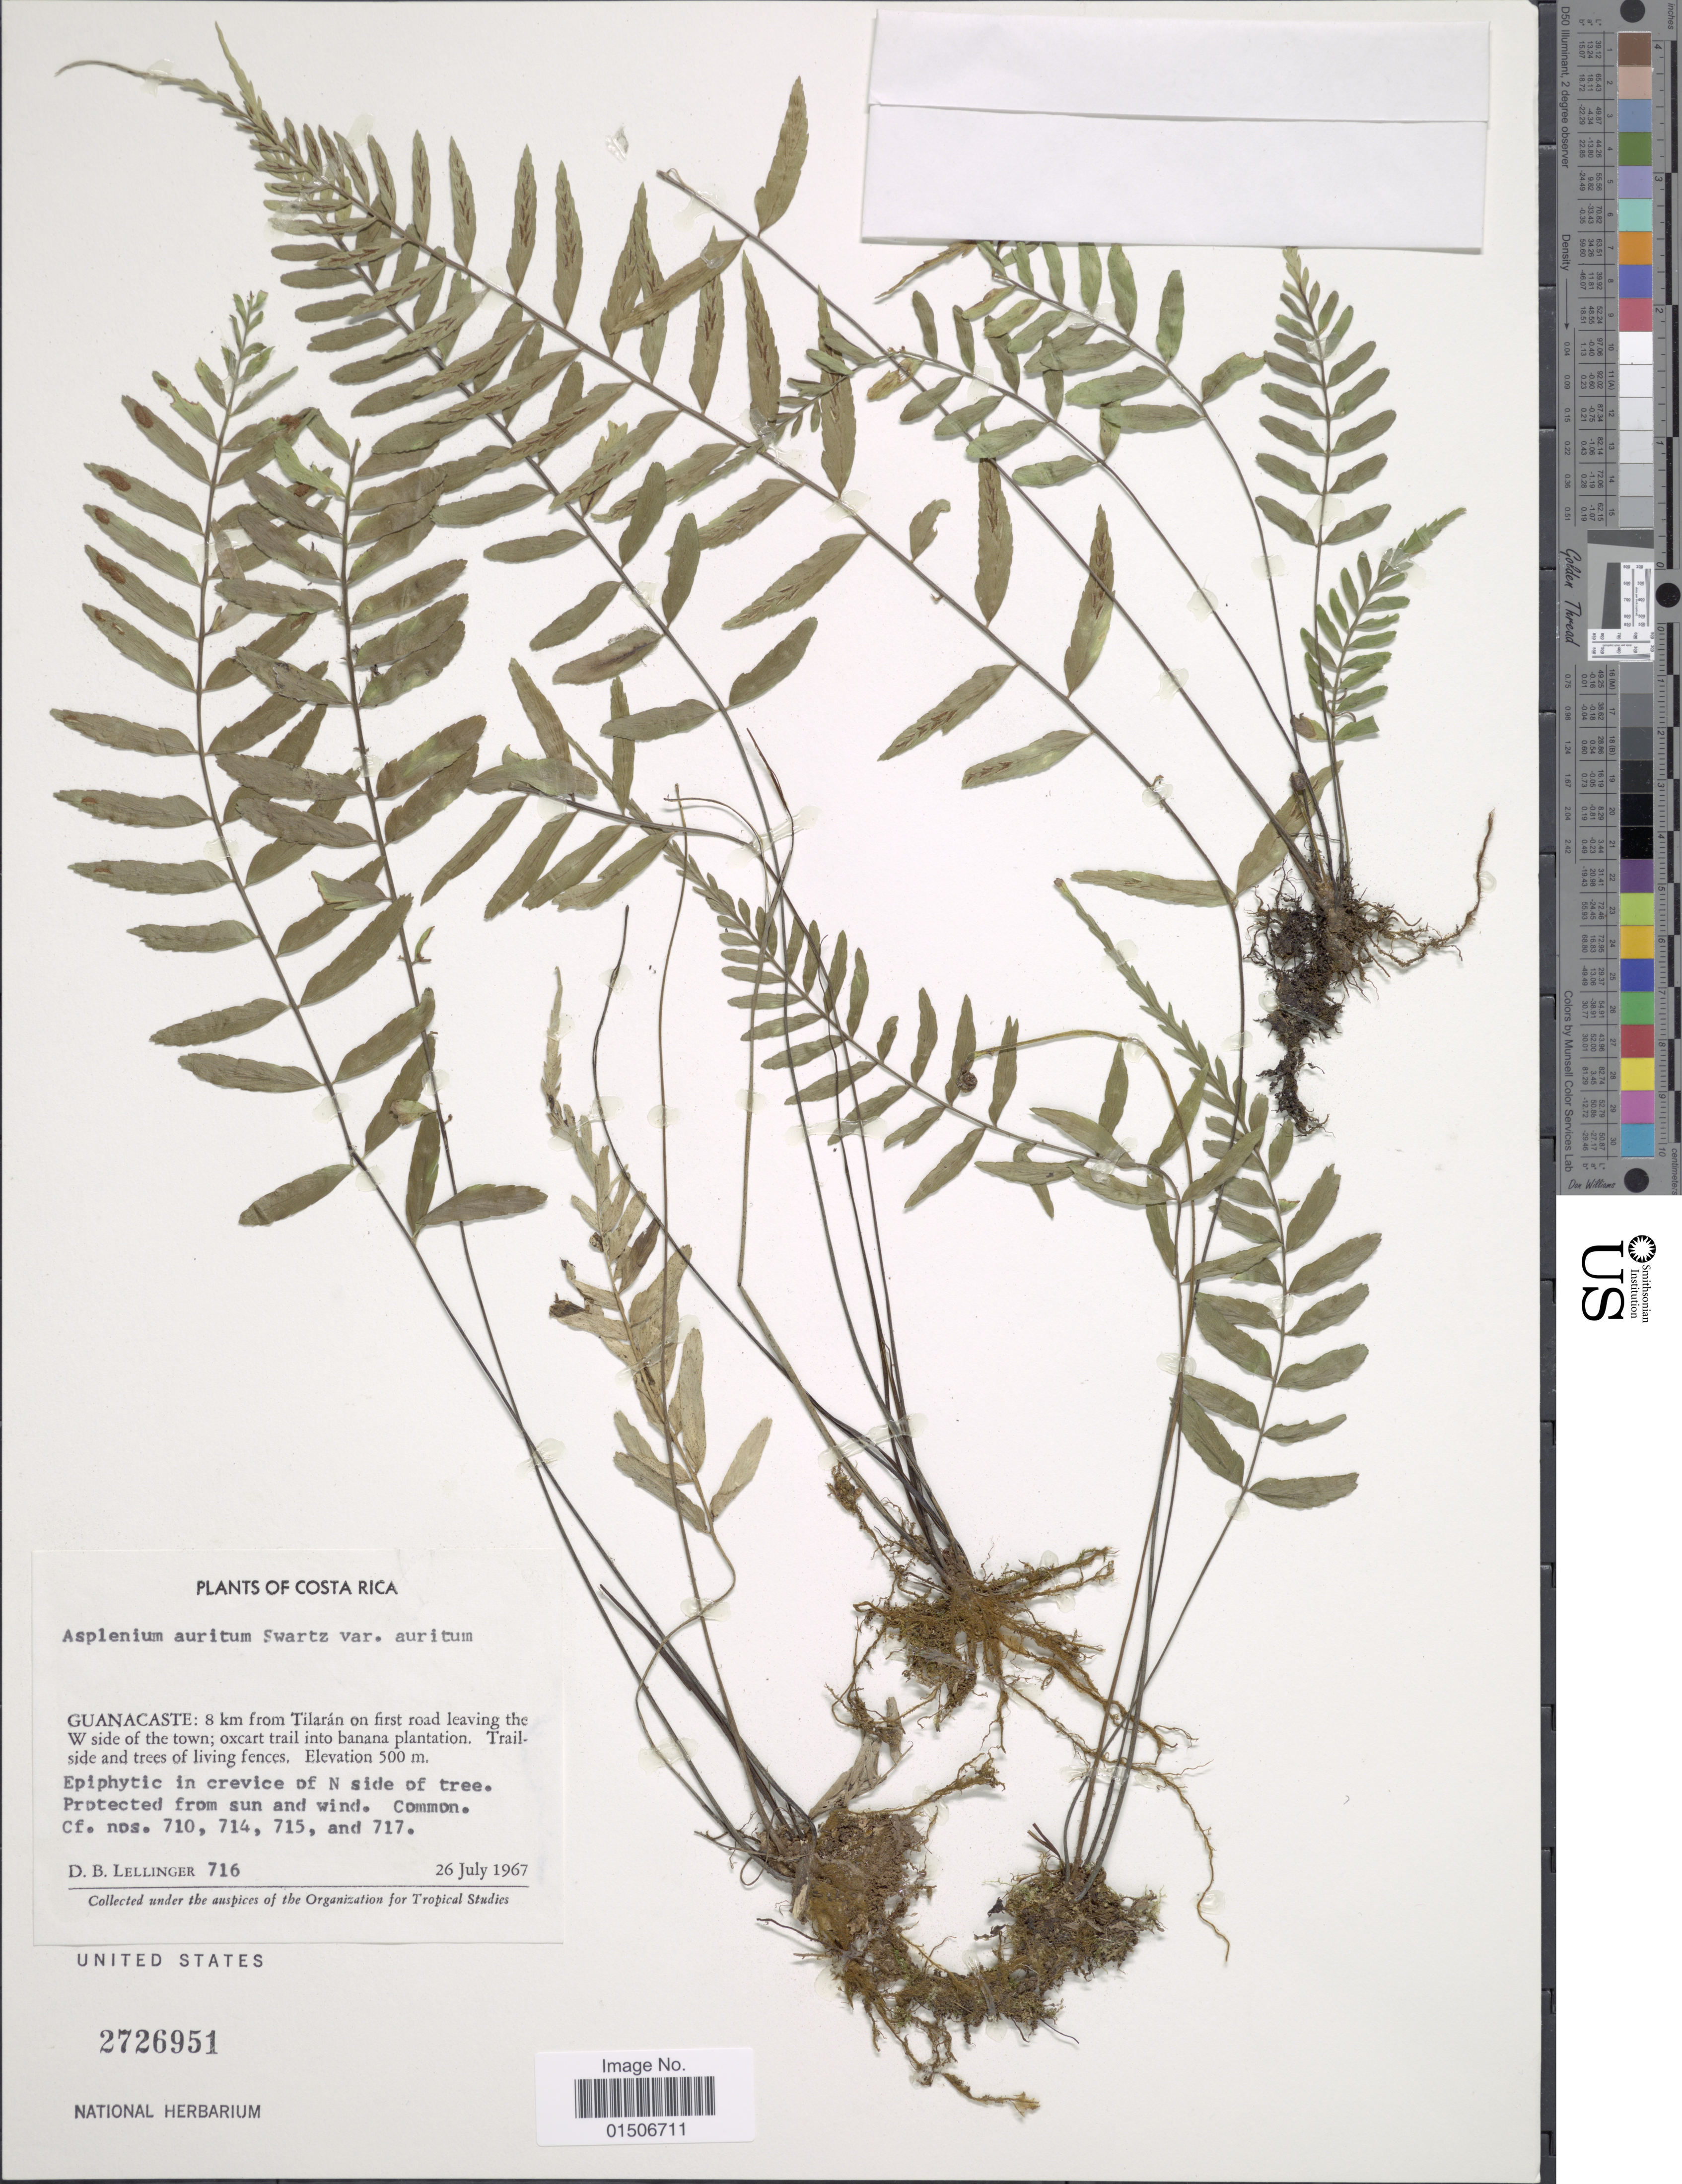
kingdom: Plantae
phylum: Tracheophyta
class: Polypodiopsida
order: Polypodiales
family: Aspleniaceae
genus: Asplenium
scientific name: Asplenium levyi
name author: E. Fourn.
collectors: D. B. Lellinger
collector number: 716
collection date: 1967-07-26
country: Costa Rica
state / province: Guanacaste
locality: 8 km from Tilarán on first road leaving the W side of the town; oxcrt trail into banana plantation. Trailside and trees of living fences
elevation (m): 500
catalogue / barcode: US 2726951